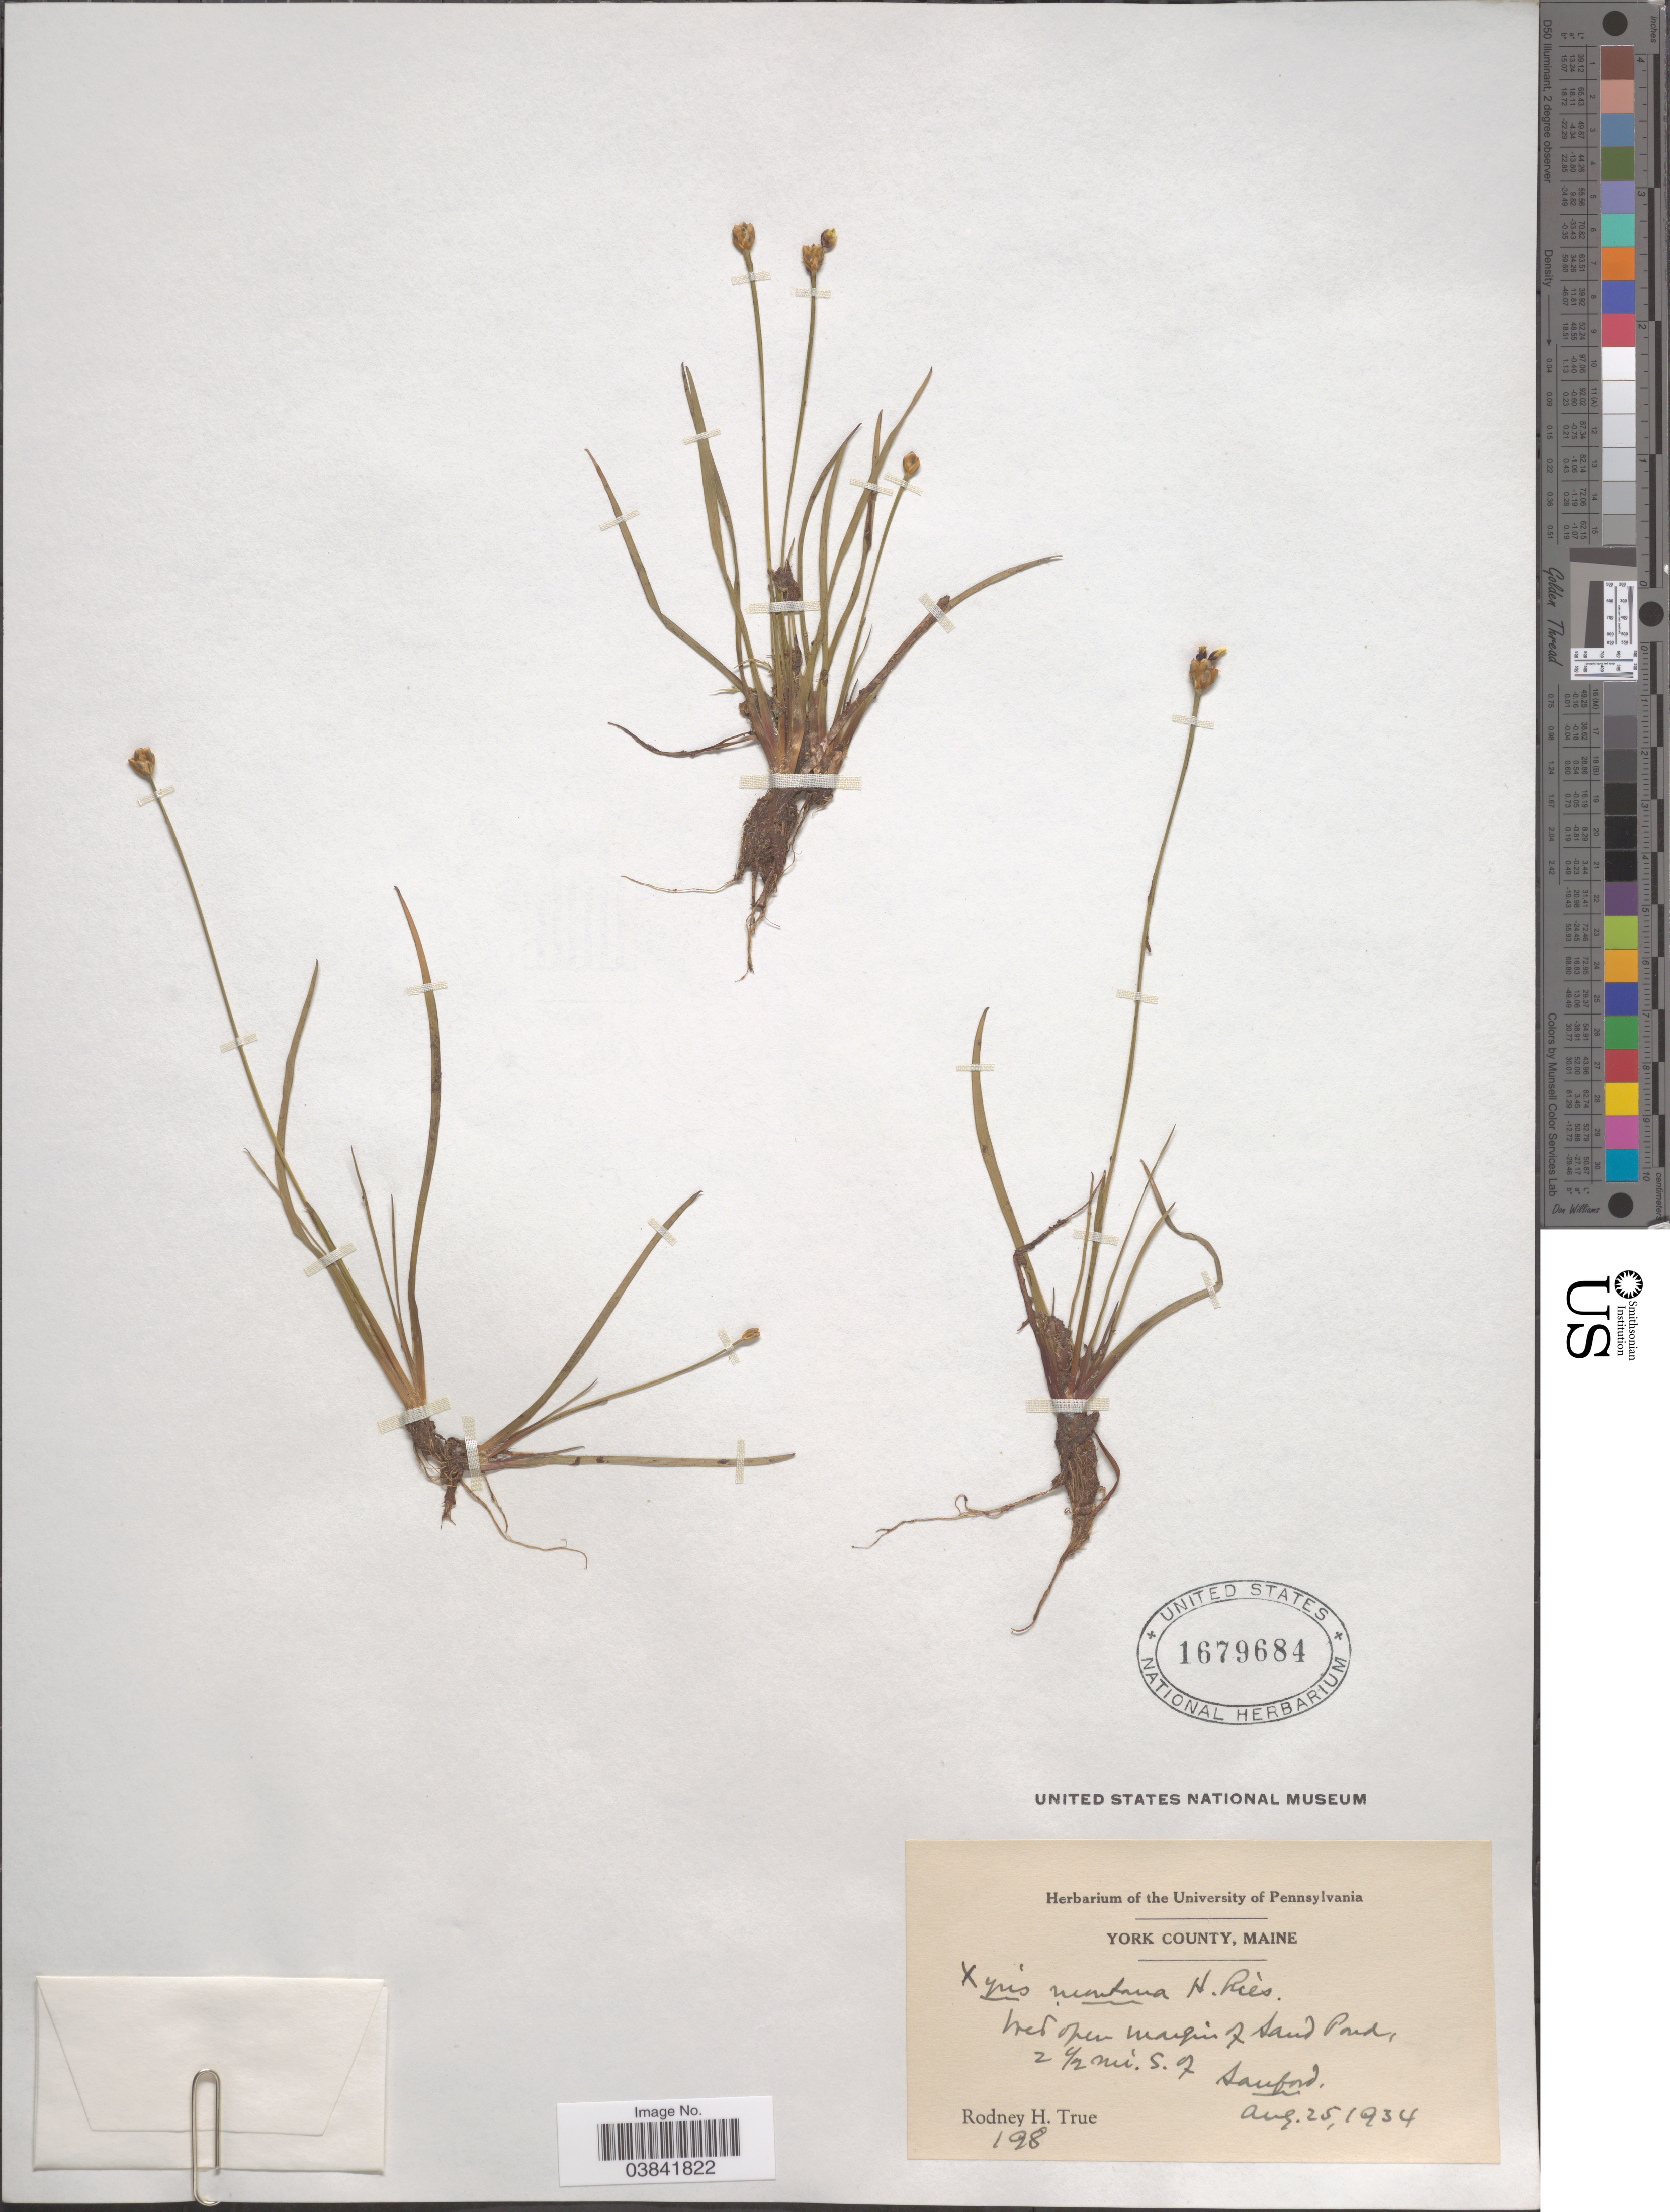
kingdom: Plantae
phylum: Tracheophyta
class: Liliopsida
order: Poales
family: Xyridaceae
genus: Xyris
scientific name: Xyris difformis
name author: Chapm.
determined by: Strong, Mark T., (BOT), Smithsonian Institution - National Museum of Natural History (UNITED STATES)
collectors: R. H. True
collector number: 198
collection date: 1934-08-25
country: United States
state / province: Maine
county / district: York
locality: York County. Wet open margin of Sand Pond, 2½ mi. S. of Sanford.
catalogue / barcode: US 1679684